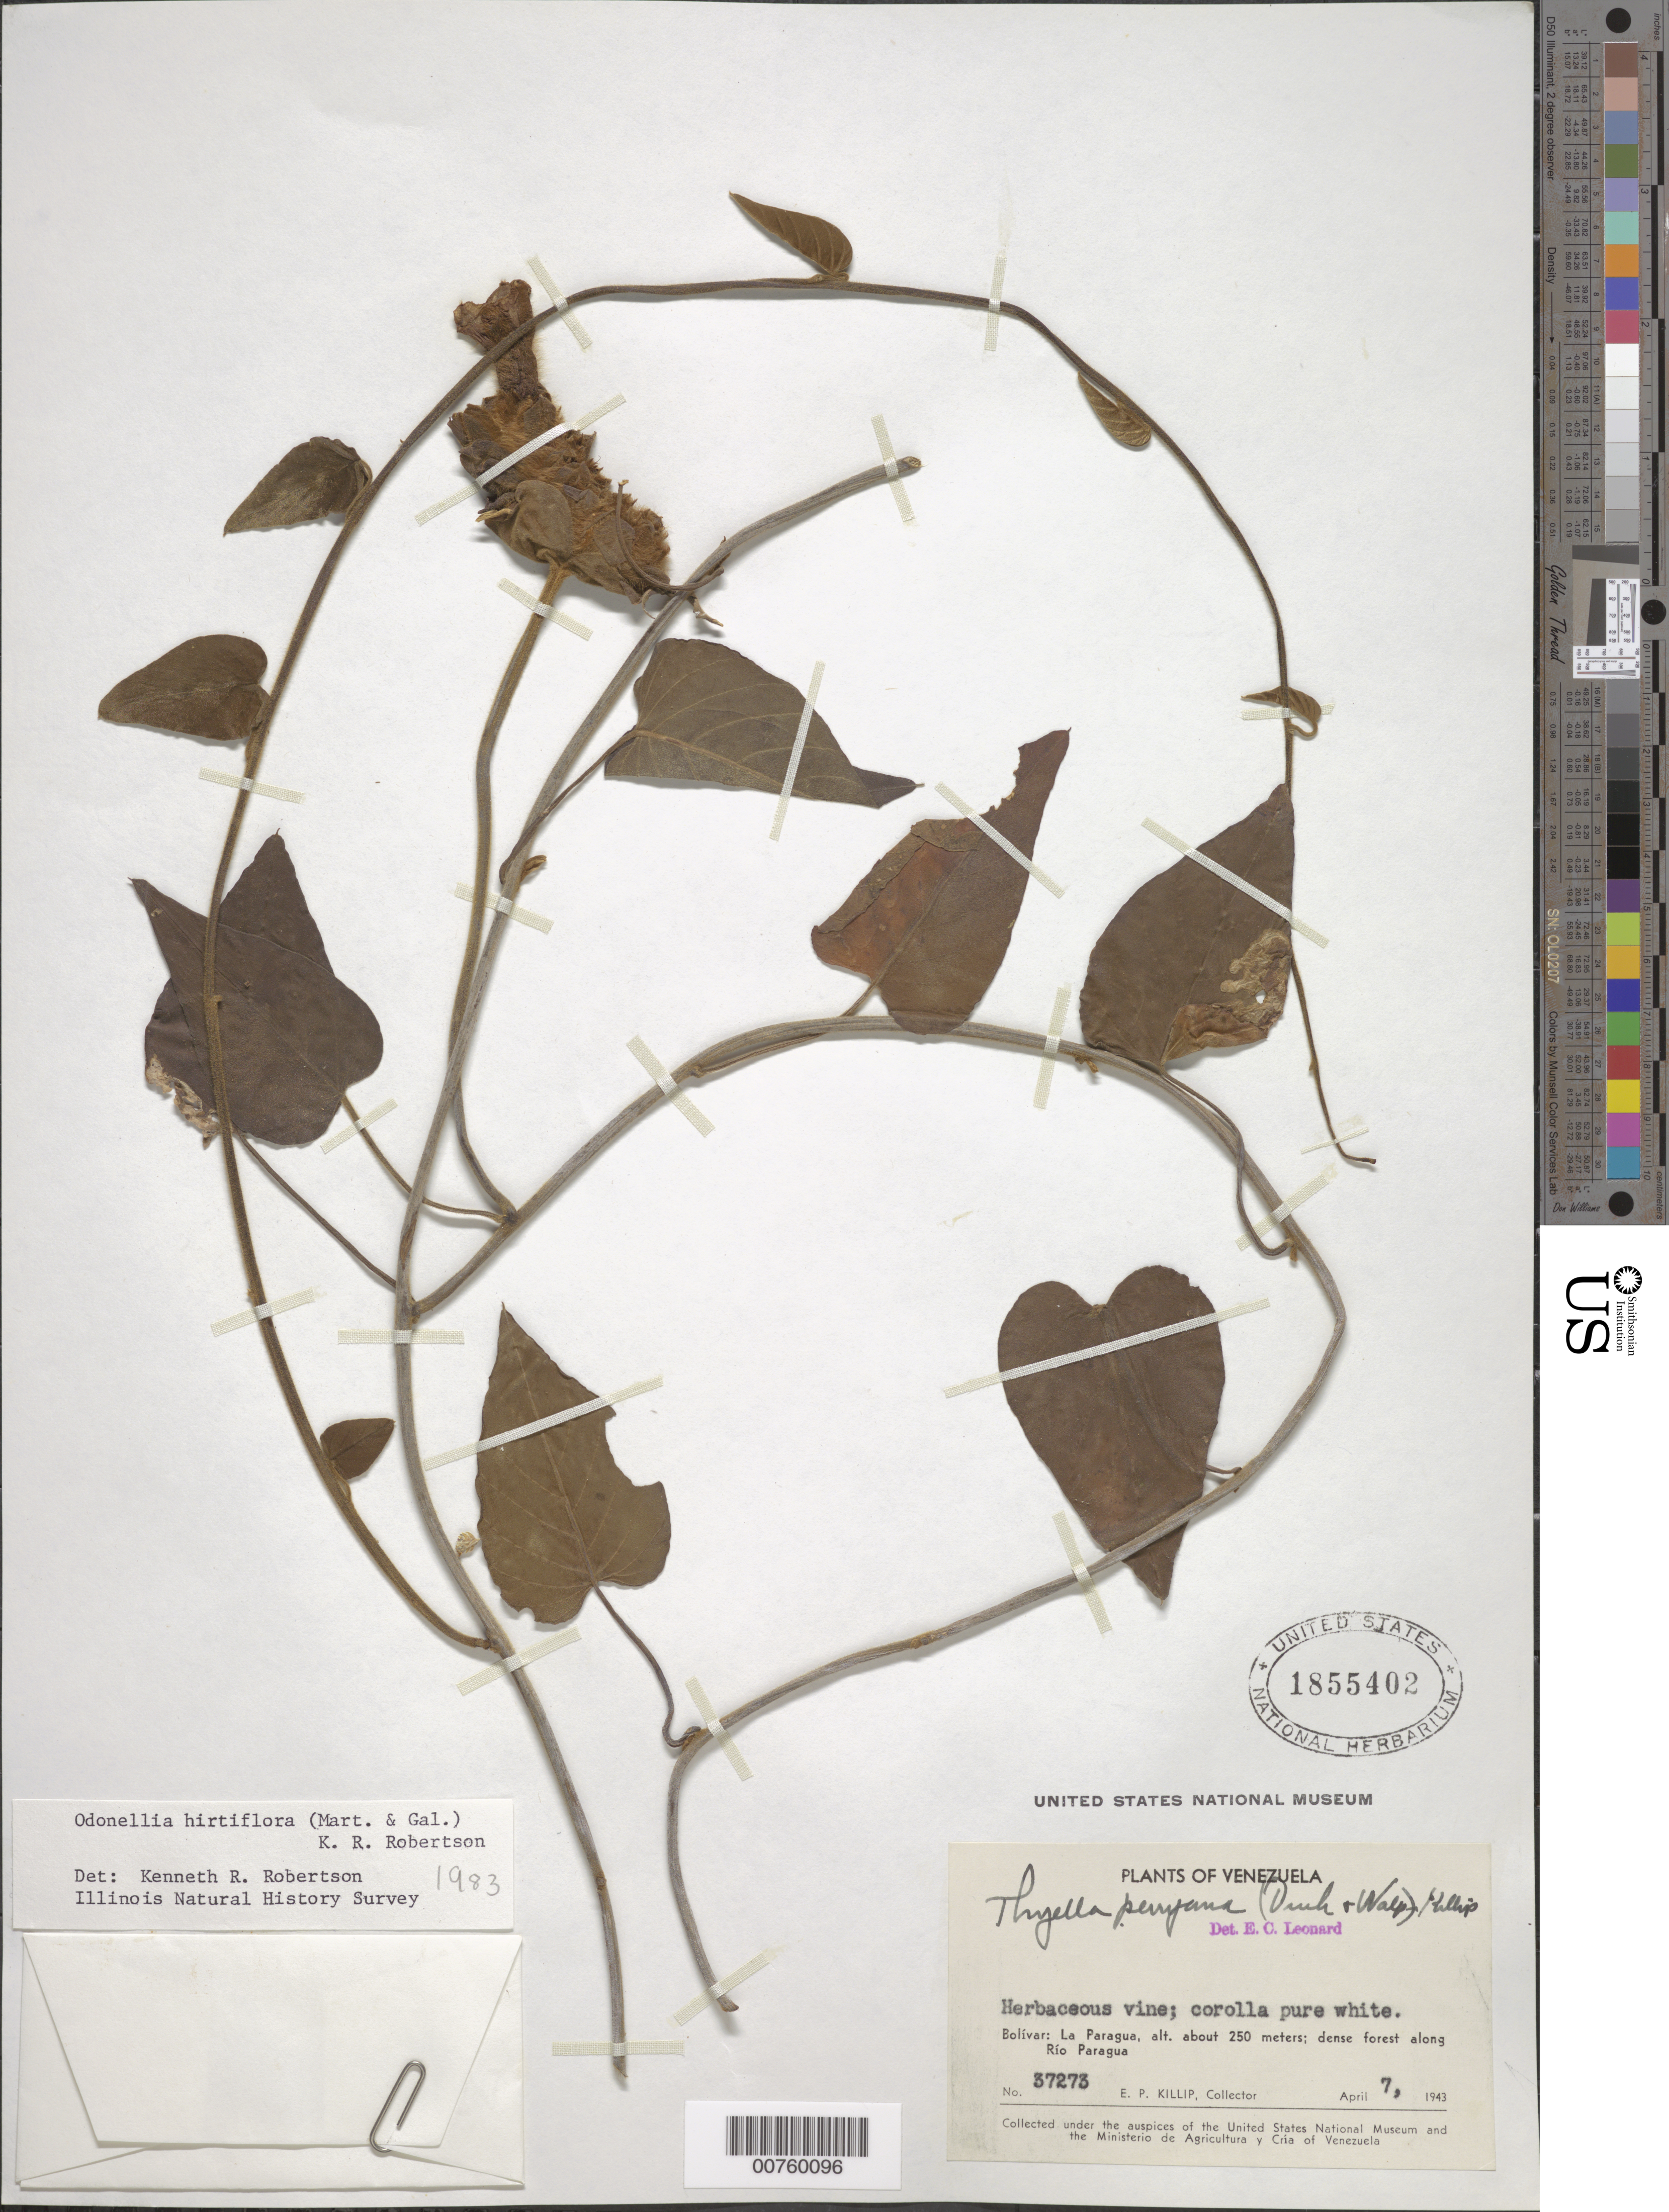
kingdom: Plantae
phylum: Tracheophyta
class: Magnoliopsida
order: Solanales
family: Convolvulaceae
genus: Odonellia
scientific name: Odonellia hirtiflora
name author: (M. Martens & Galeotti) K.R. Robertson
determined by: Robertson, K. R.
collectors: E. P. Killip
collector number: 37273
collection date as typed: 7-Apr-43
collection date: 1943-04-07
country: Venezuela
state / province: Bolívar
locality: La Paragua, along Río Paragua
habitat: Dense forest along river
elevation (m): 250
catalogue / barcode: US 1855402